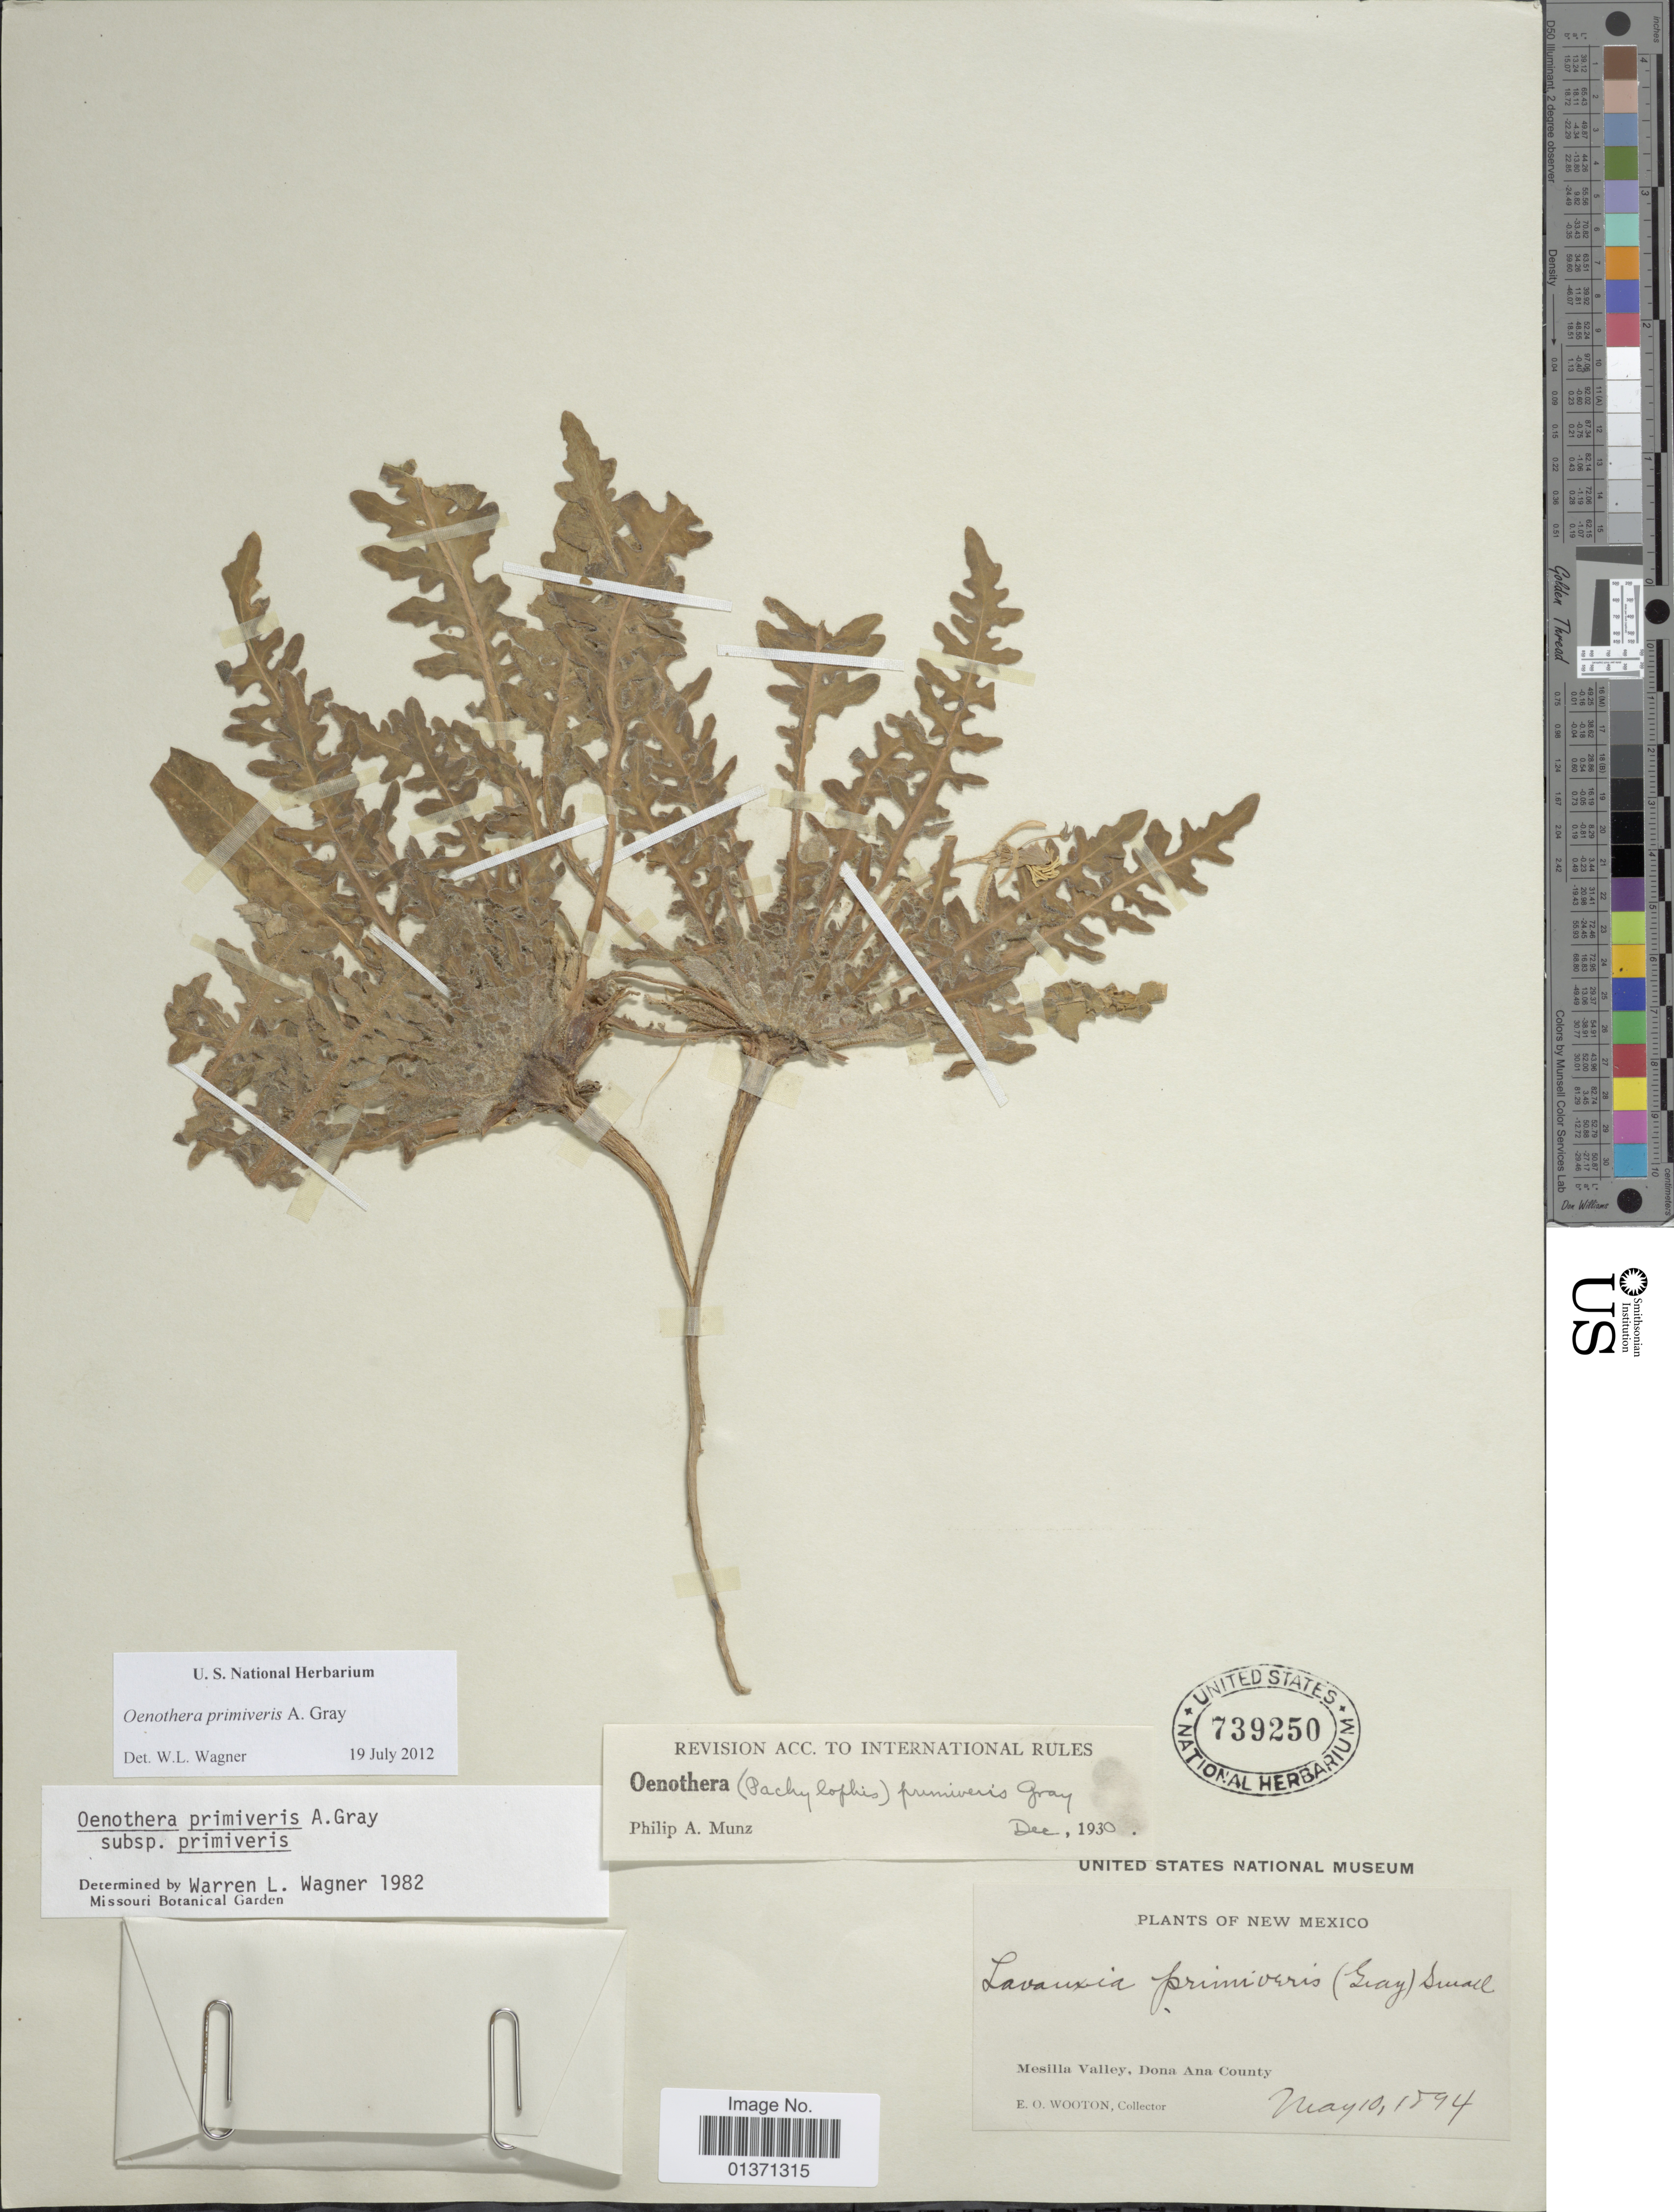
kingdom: Plantae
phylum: Tracheophyta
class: Magnoliopsida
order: Myrtales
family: Onagraceae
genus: Oenothera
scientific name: Oenothera primiveris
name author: A. Gray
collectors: E. O. Wooton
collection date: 1894-05-10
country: United States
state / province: New Mexico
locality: Mesilla Valley, Dona Ana County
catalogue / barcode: US 739250